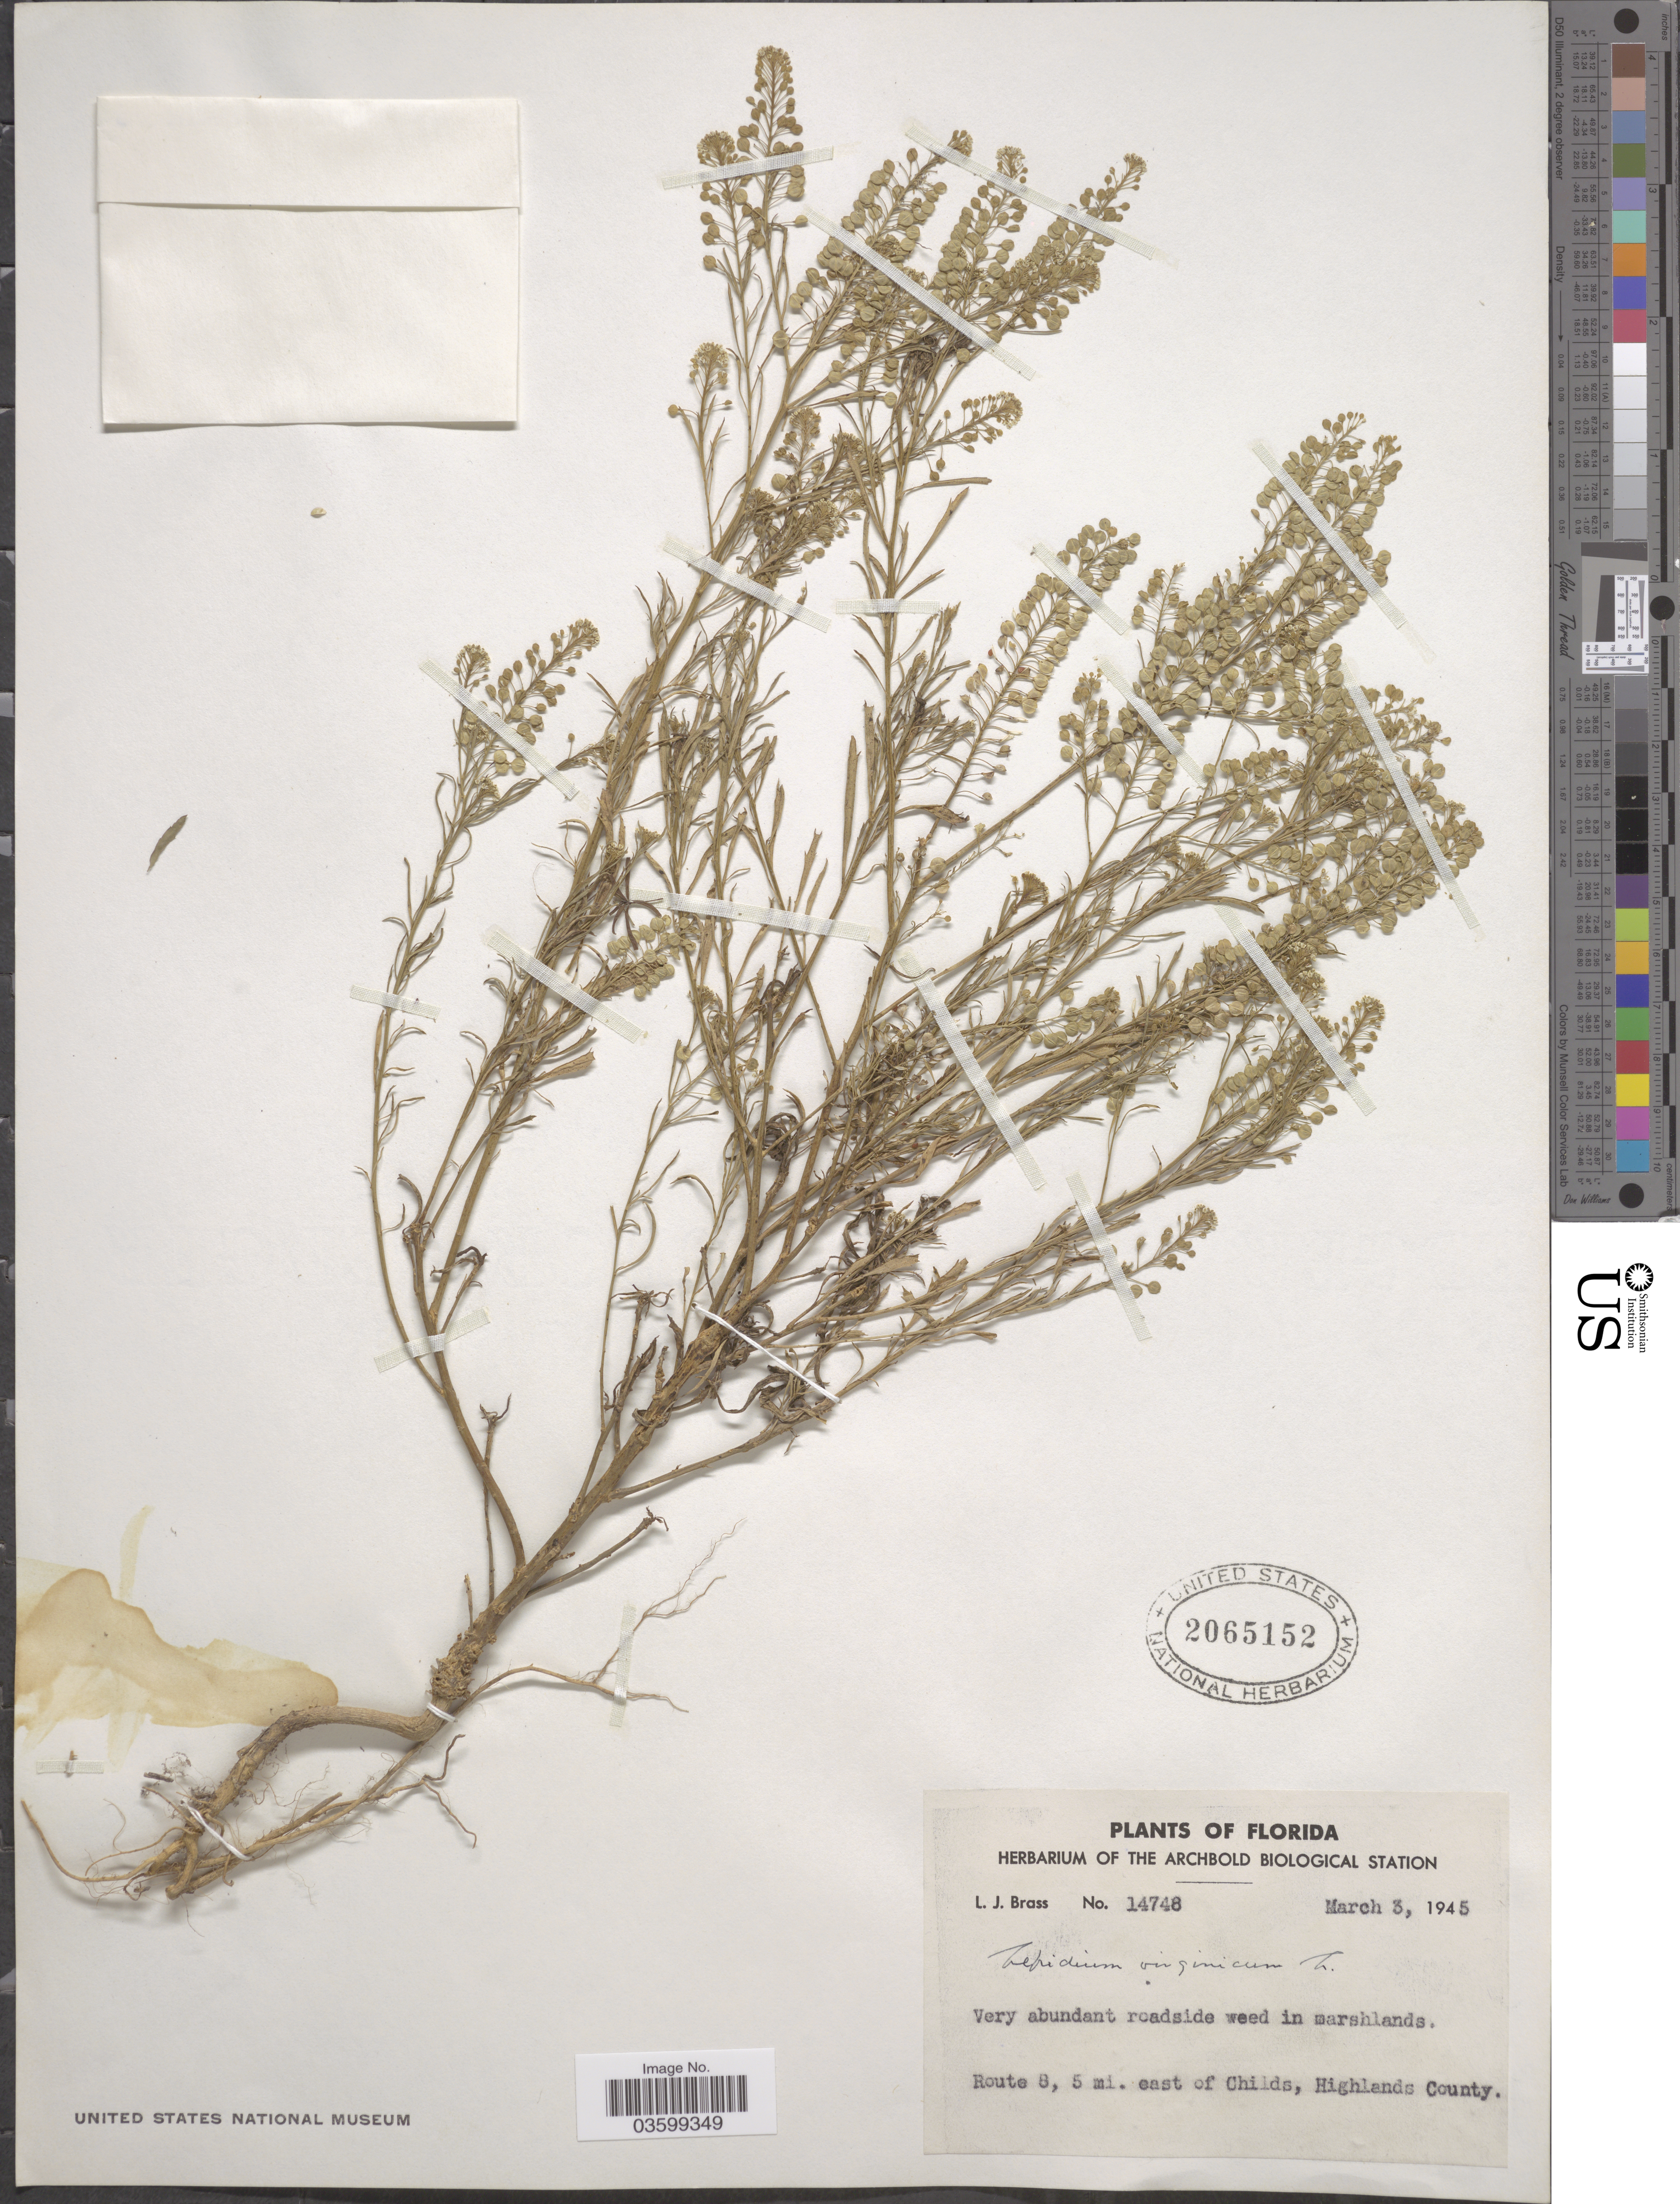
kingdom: Plantae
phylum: Tracheophyta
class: Magnoliopsida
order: Brassicales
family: Brassicaceae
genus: Lepidium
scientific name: Lepidium virginicum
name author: L.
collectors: L. J. Brass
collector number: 14748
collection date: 1945-03-03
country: United States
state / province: Florida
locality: Route 8, 5 mi. east of Childs, Highlands County.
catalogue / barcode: US 2065152